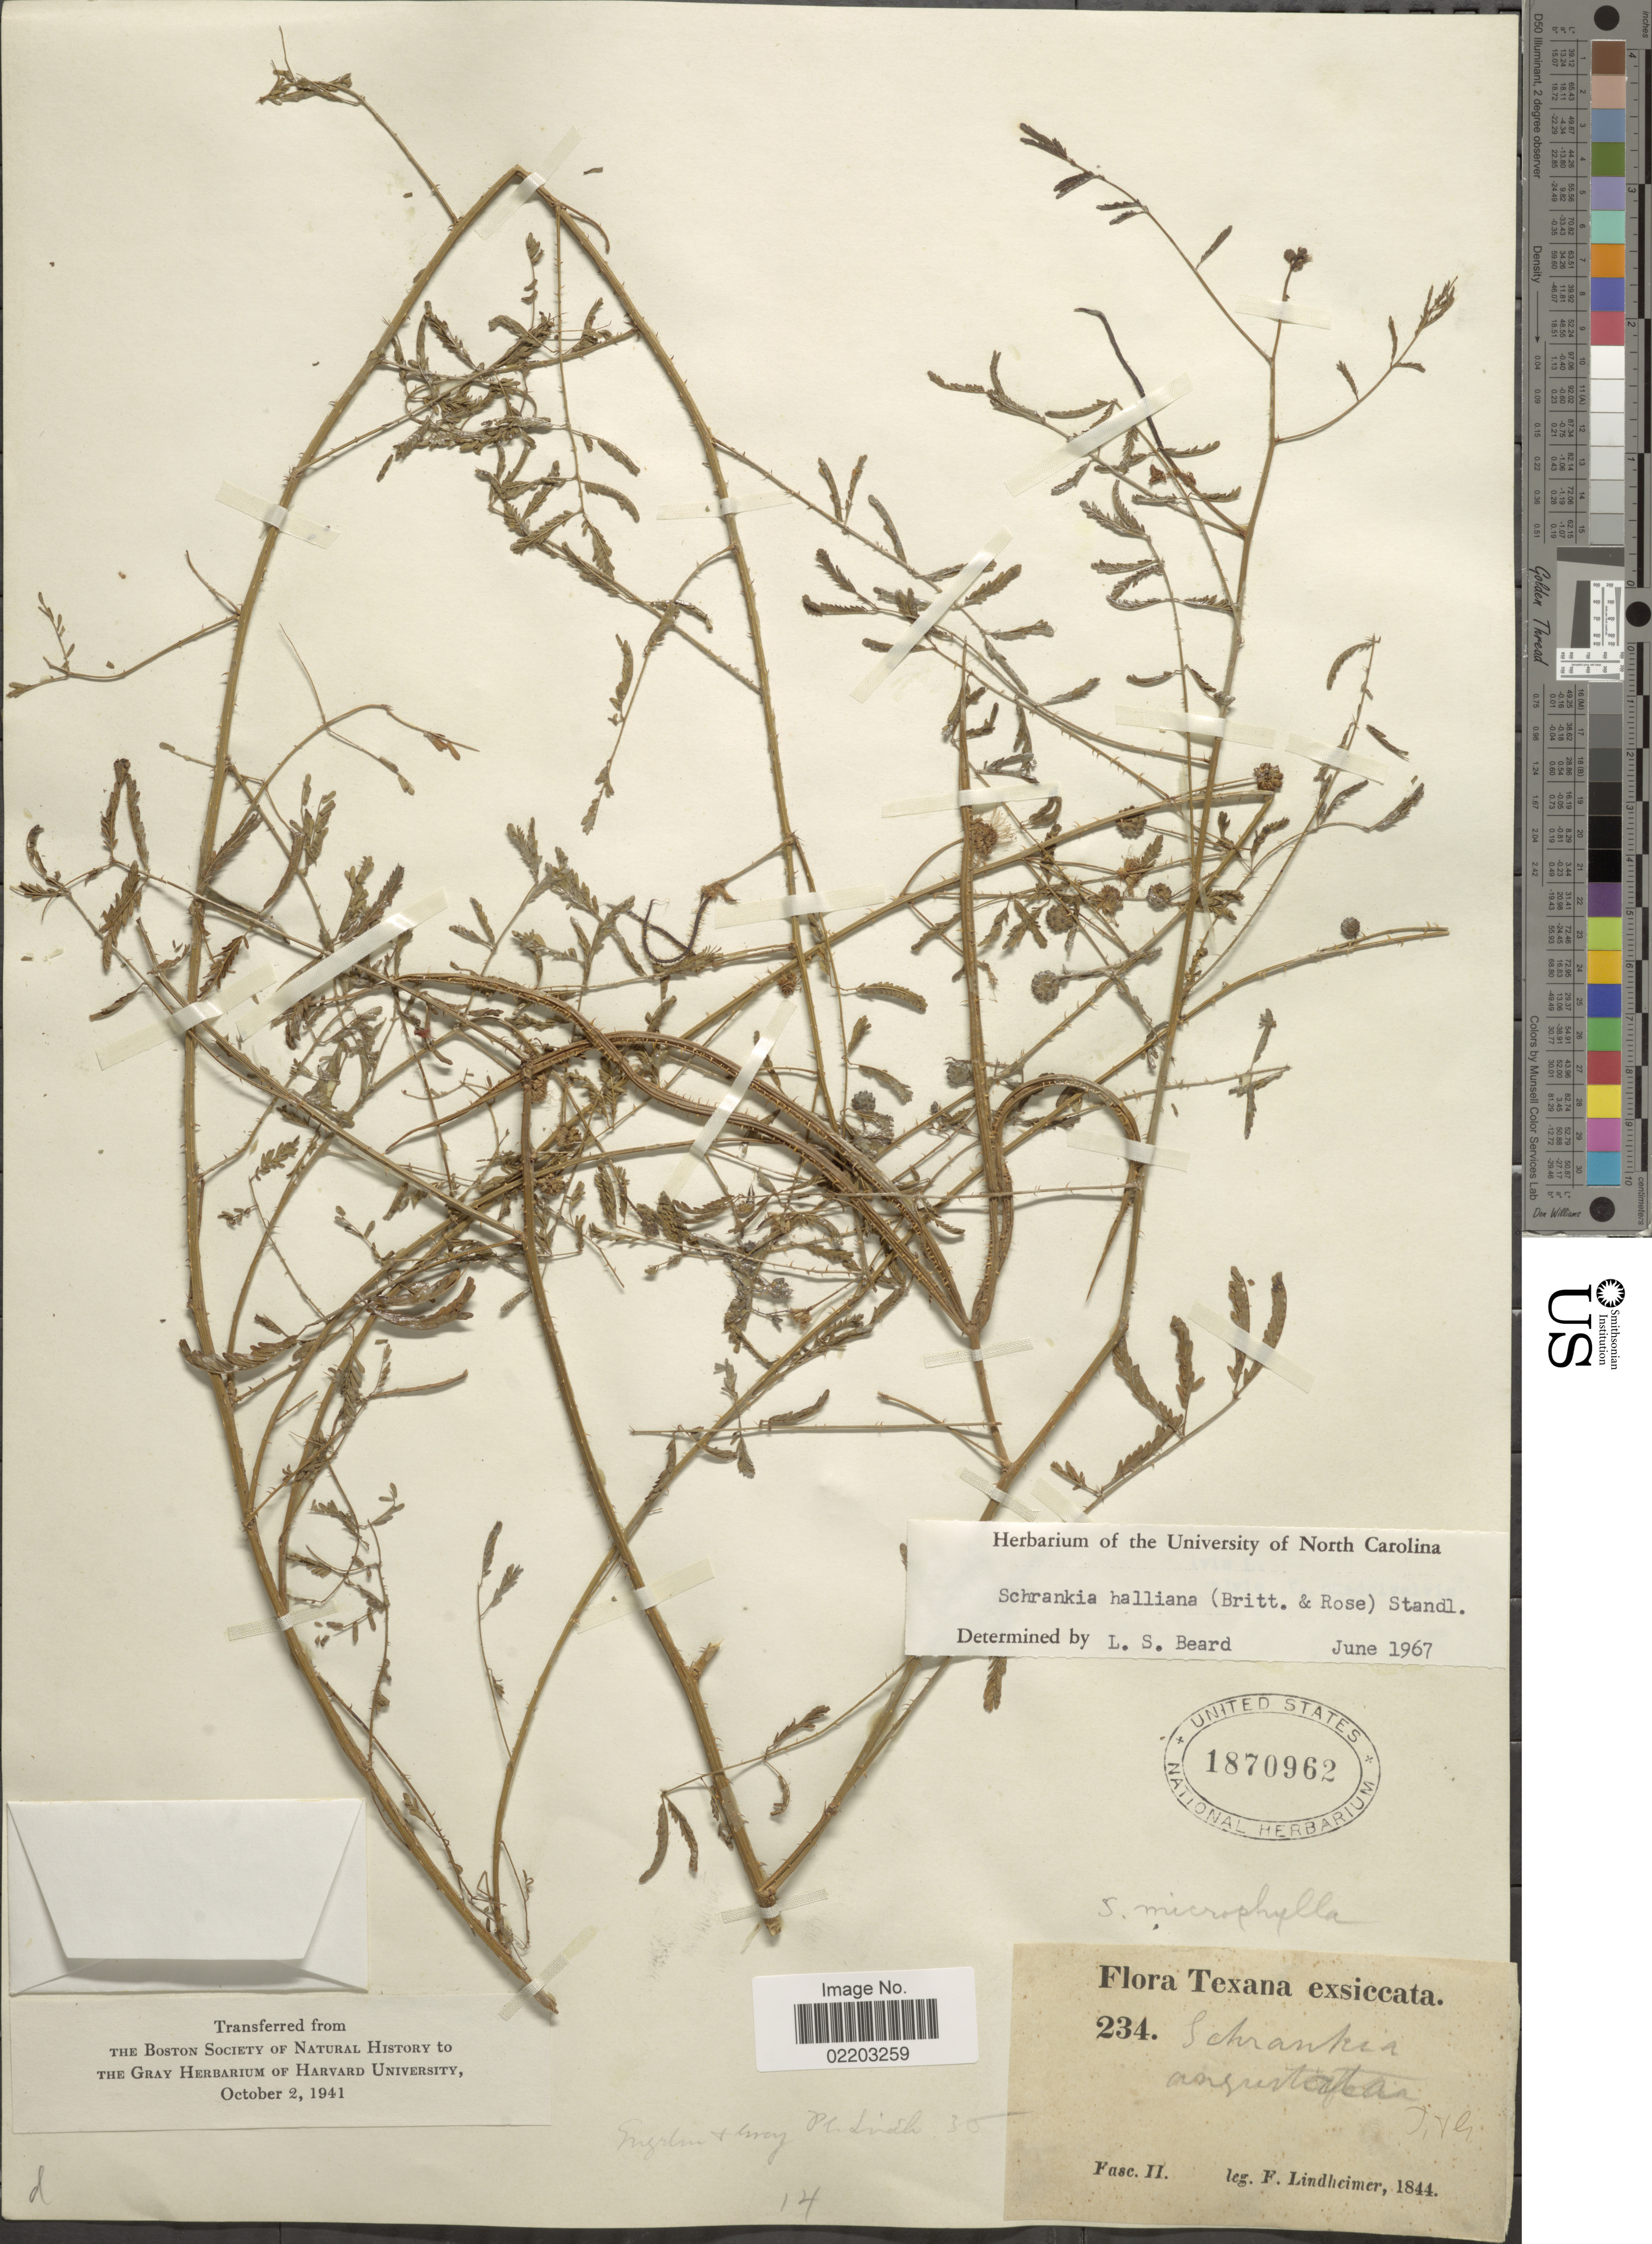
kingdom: Plantae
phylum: Tracheophyta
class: Magnoliopsida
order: Fabales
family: Fabaceae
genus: Mimosa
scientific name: Mimosa latidens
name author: (Small) B.L. Turner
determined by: U.S. National Herbarium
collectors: F. Lindheimer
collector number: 234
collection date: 1844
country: United States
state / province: Texas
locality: Fasc. II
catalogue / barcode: US 1870962